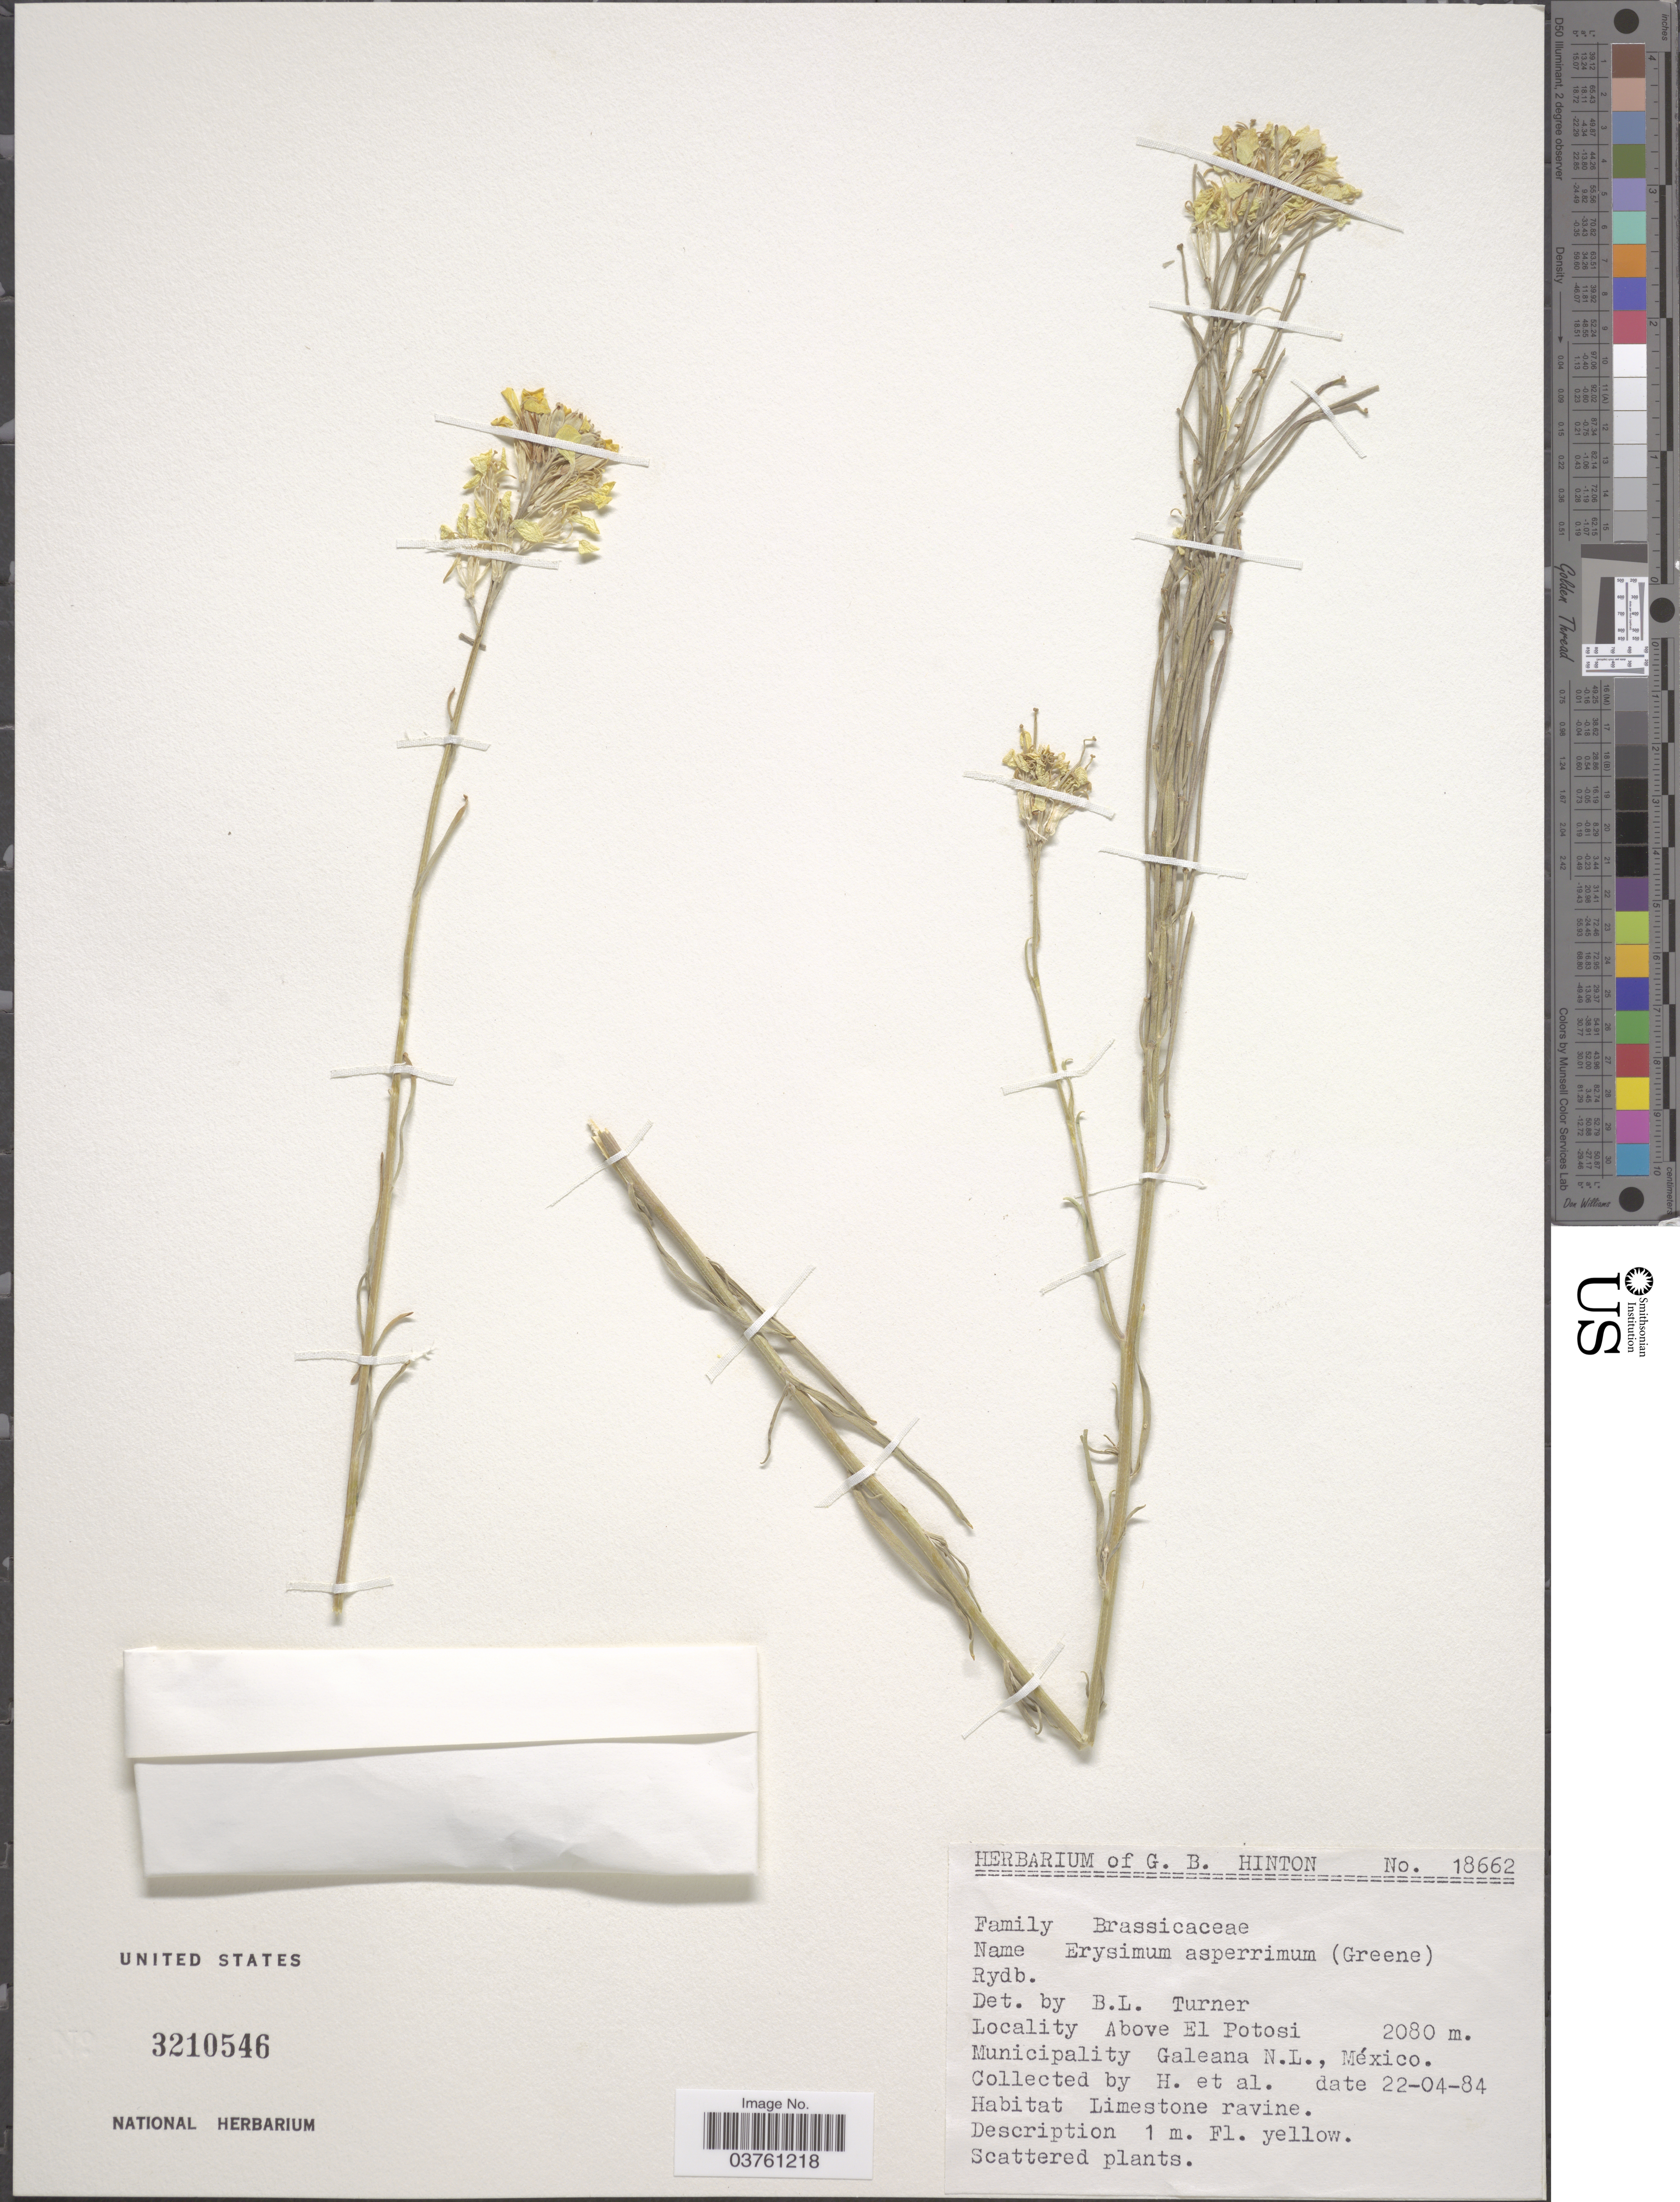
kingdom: Plantae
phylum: Tracheophyta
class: Magnoliopsida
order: Brassicales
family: Brassicaceae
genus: Erysimum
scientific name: Erysimum asperrimum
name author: (Greene) Rydb.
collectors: G. B. Hinton & et al.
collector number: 18662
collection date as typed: Transcribed d/m/y: 22/4/84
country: Mexico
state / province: Nuevo León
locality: Above El Potosi. Municipality Galeana N.L.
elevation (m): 2080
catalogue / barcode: US 3210546